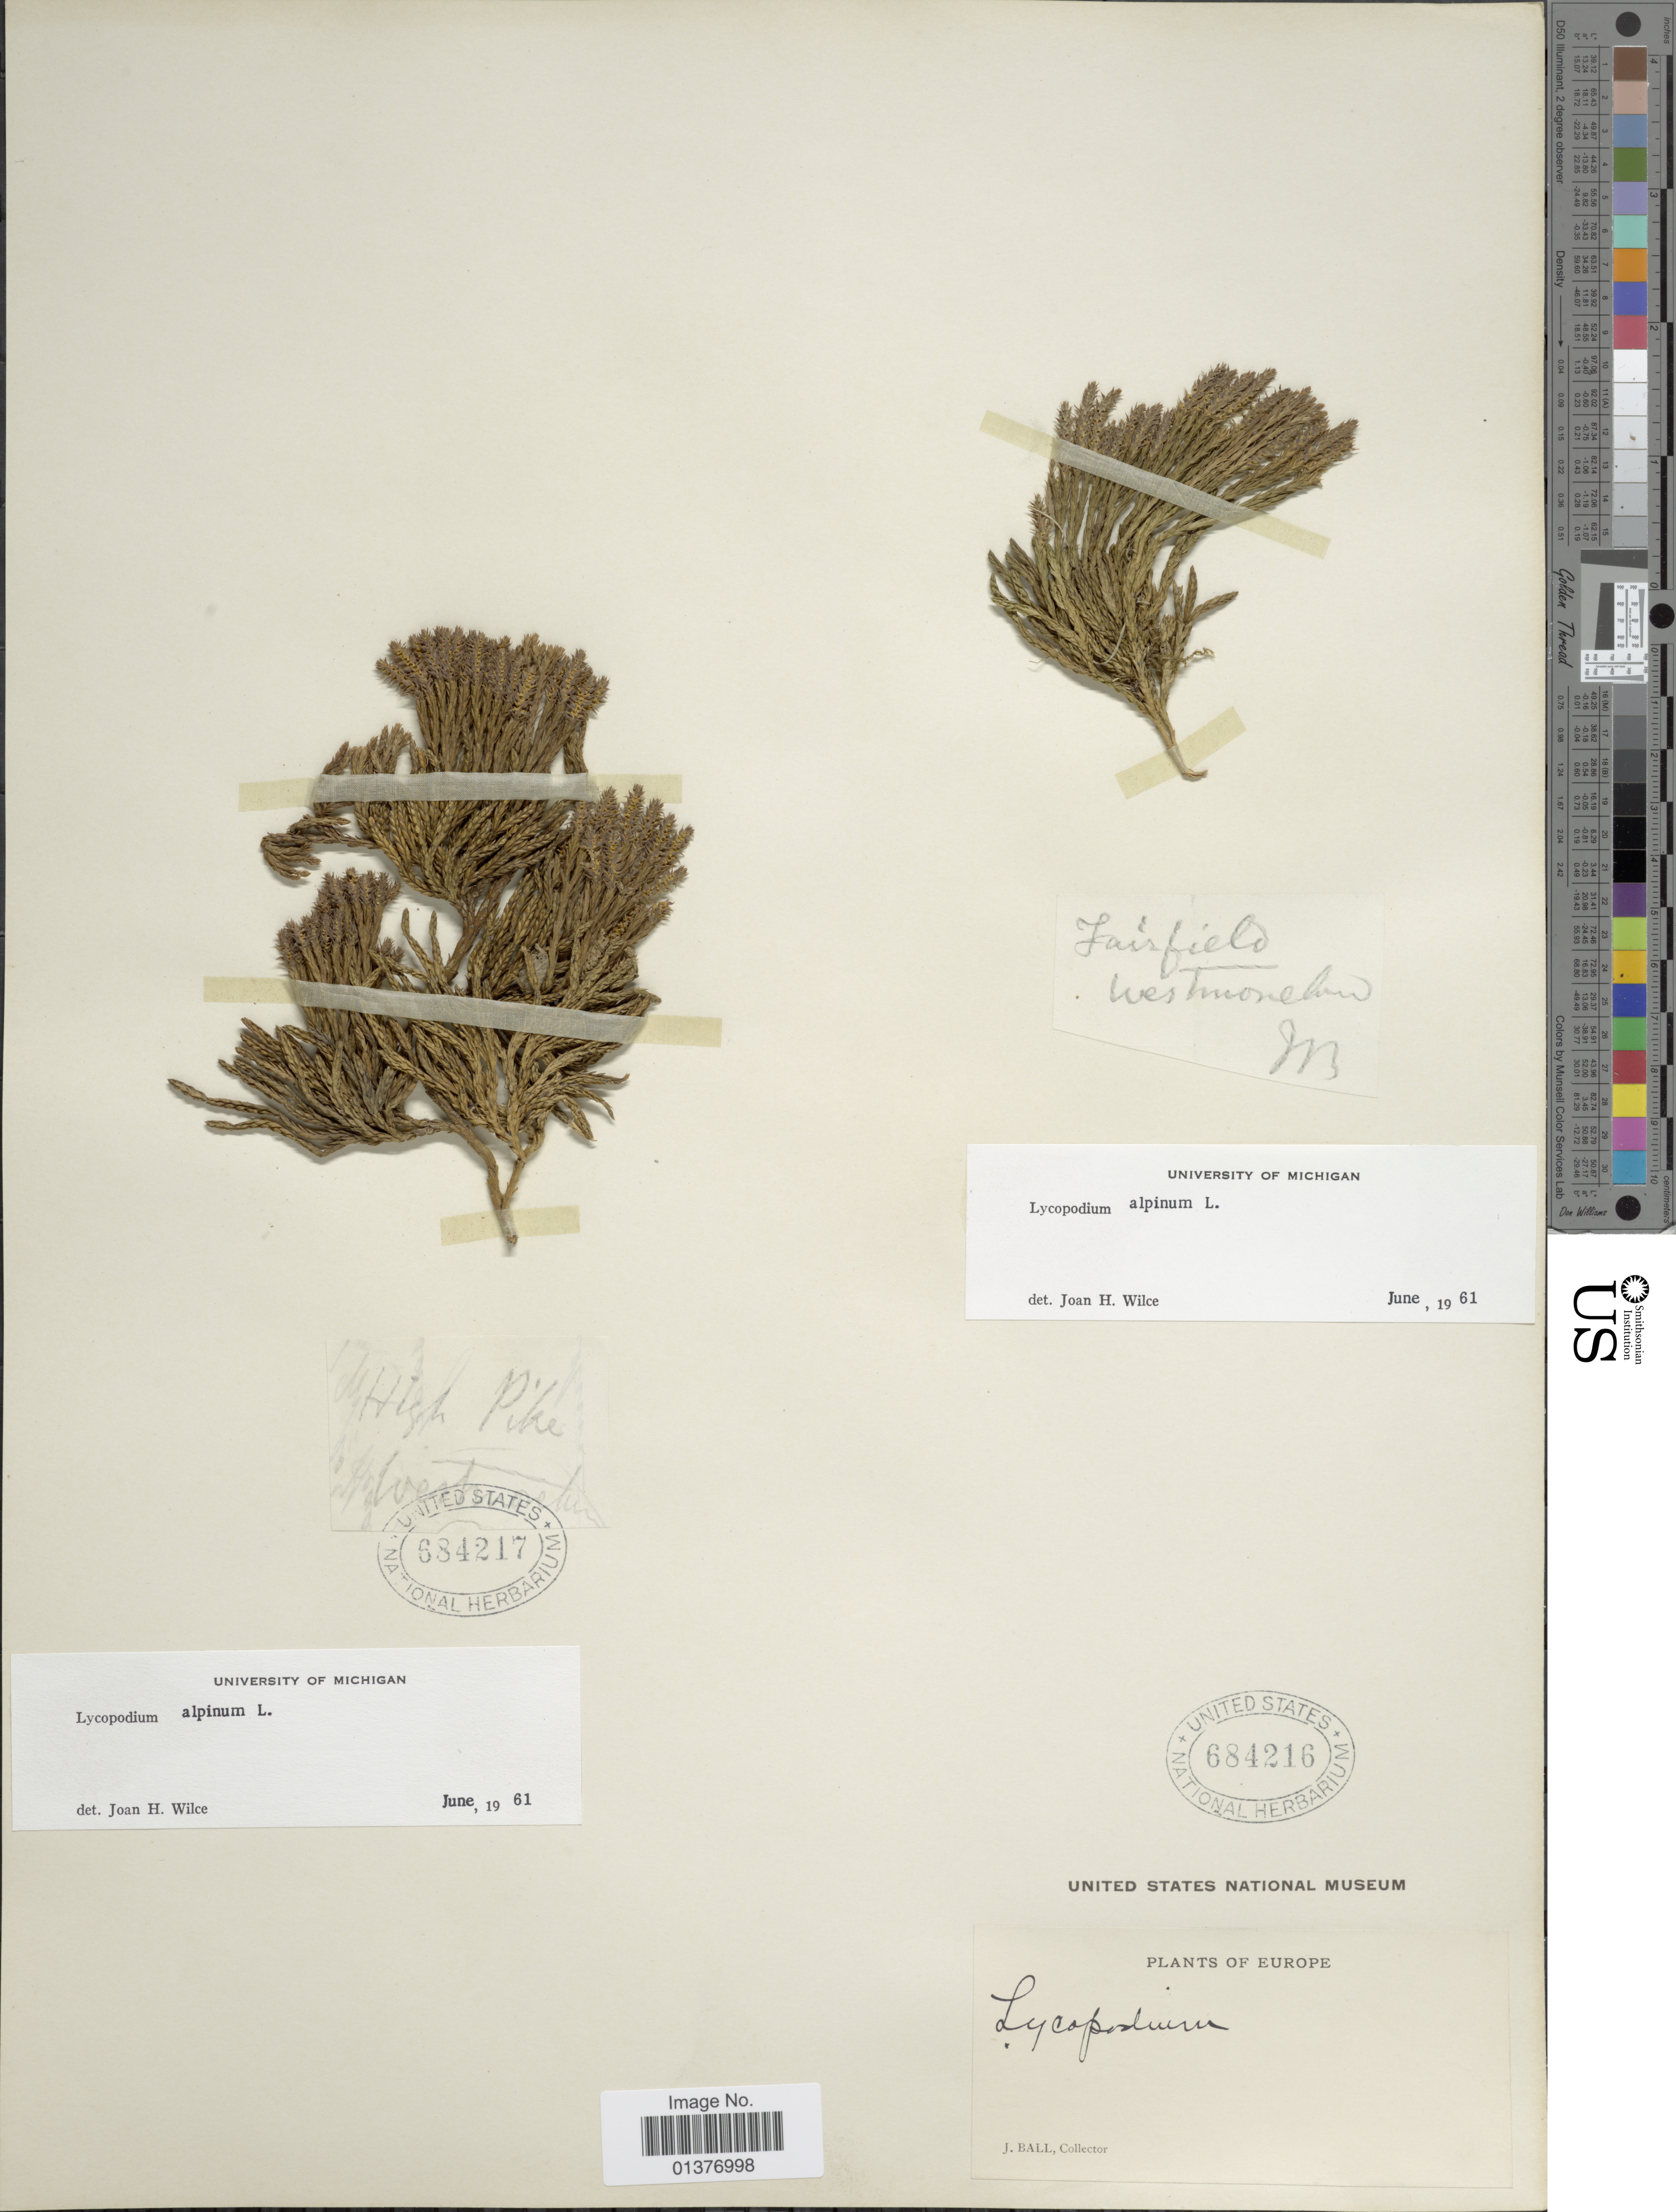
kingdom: Plantae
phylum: Tracheophyta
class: Lycopodiopsida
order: Lycopodiales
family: Lycopodiaceae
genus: Diphasiastrum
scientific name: Diphasiastrum alpinum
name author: (L.) Holub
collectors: J. Ball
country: United Kingdom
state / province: England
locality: Fairfield, Westmorland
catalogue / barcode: US 684216